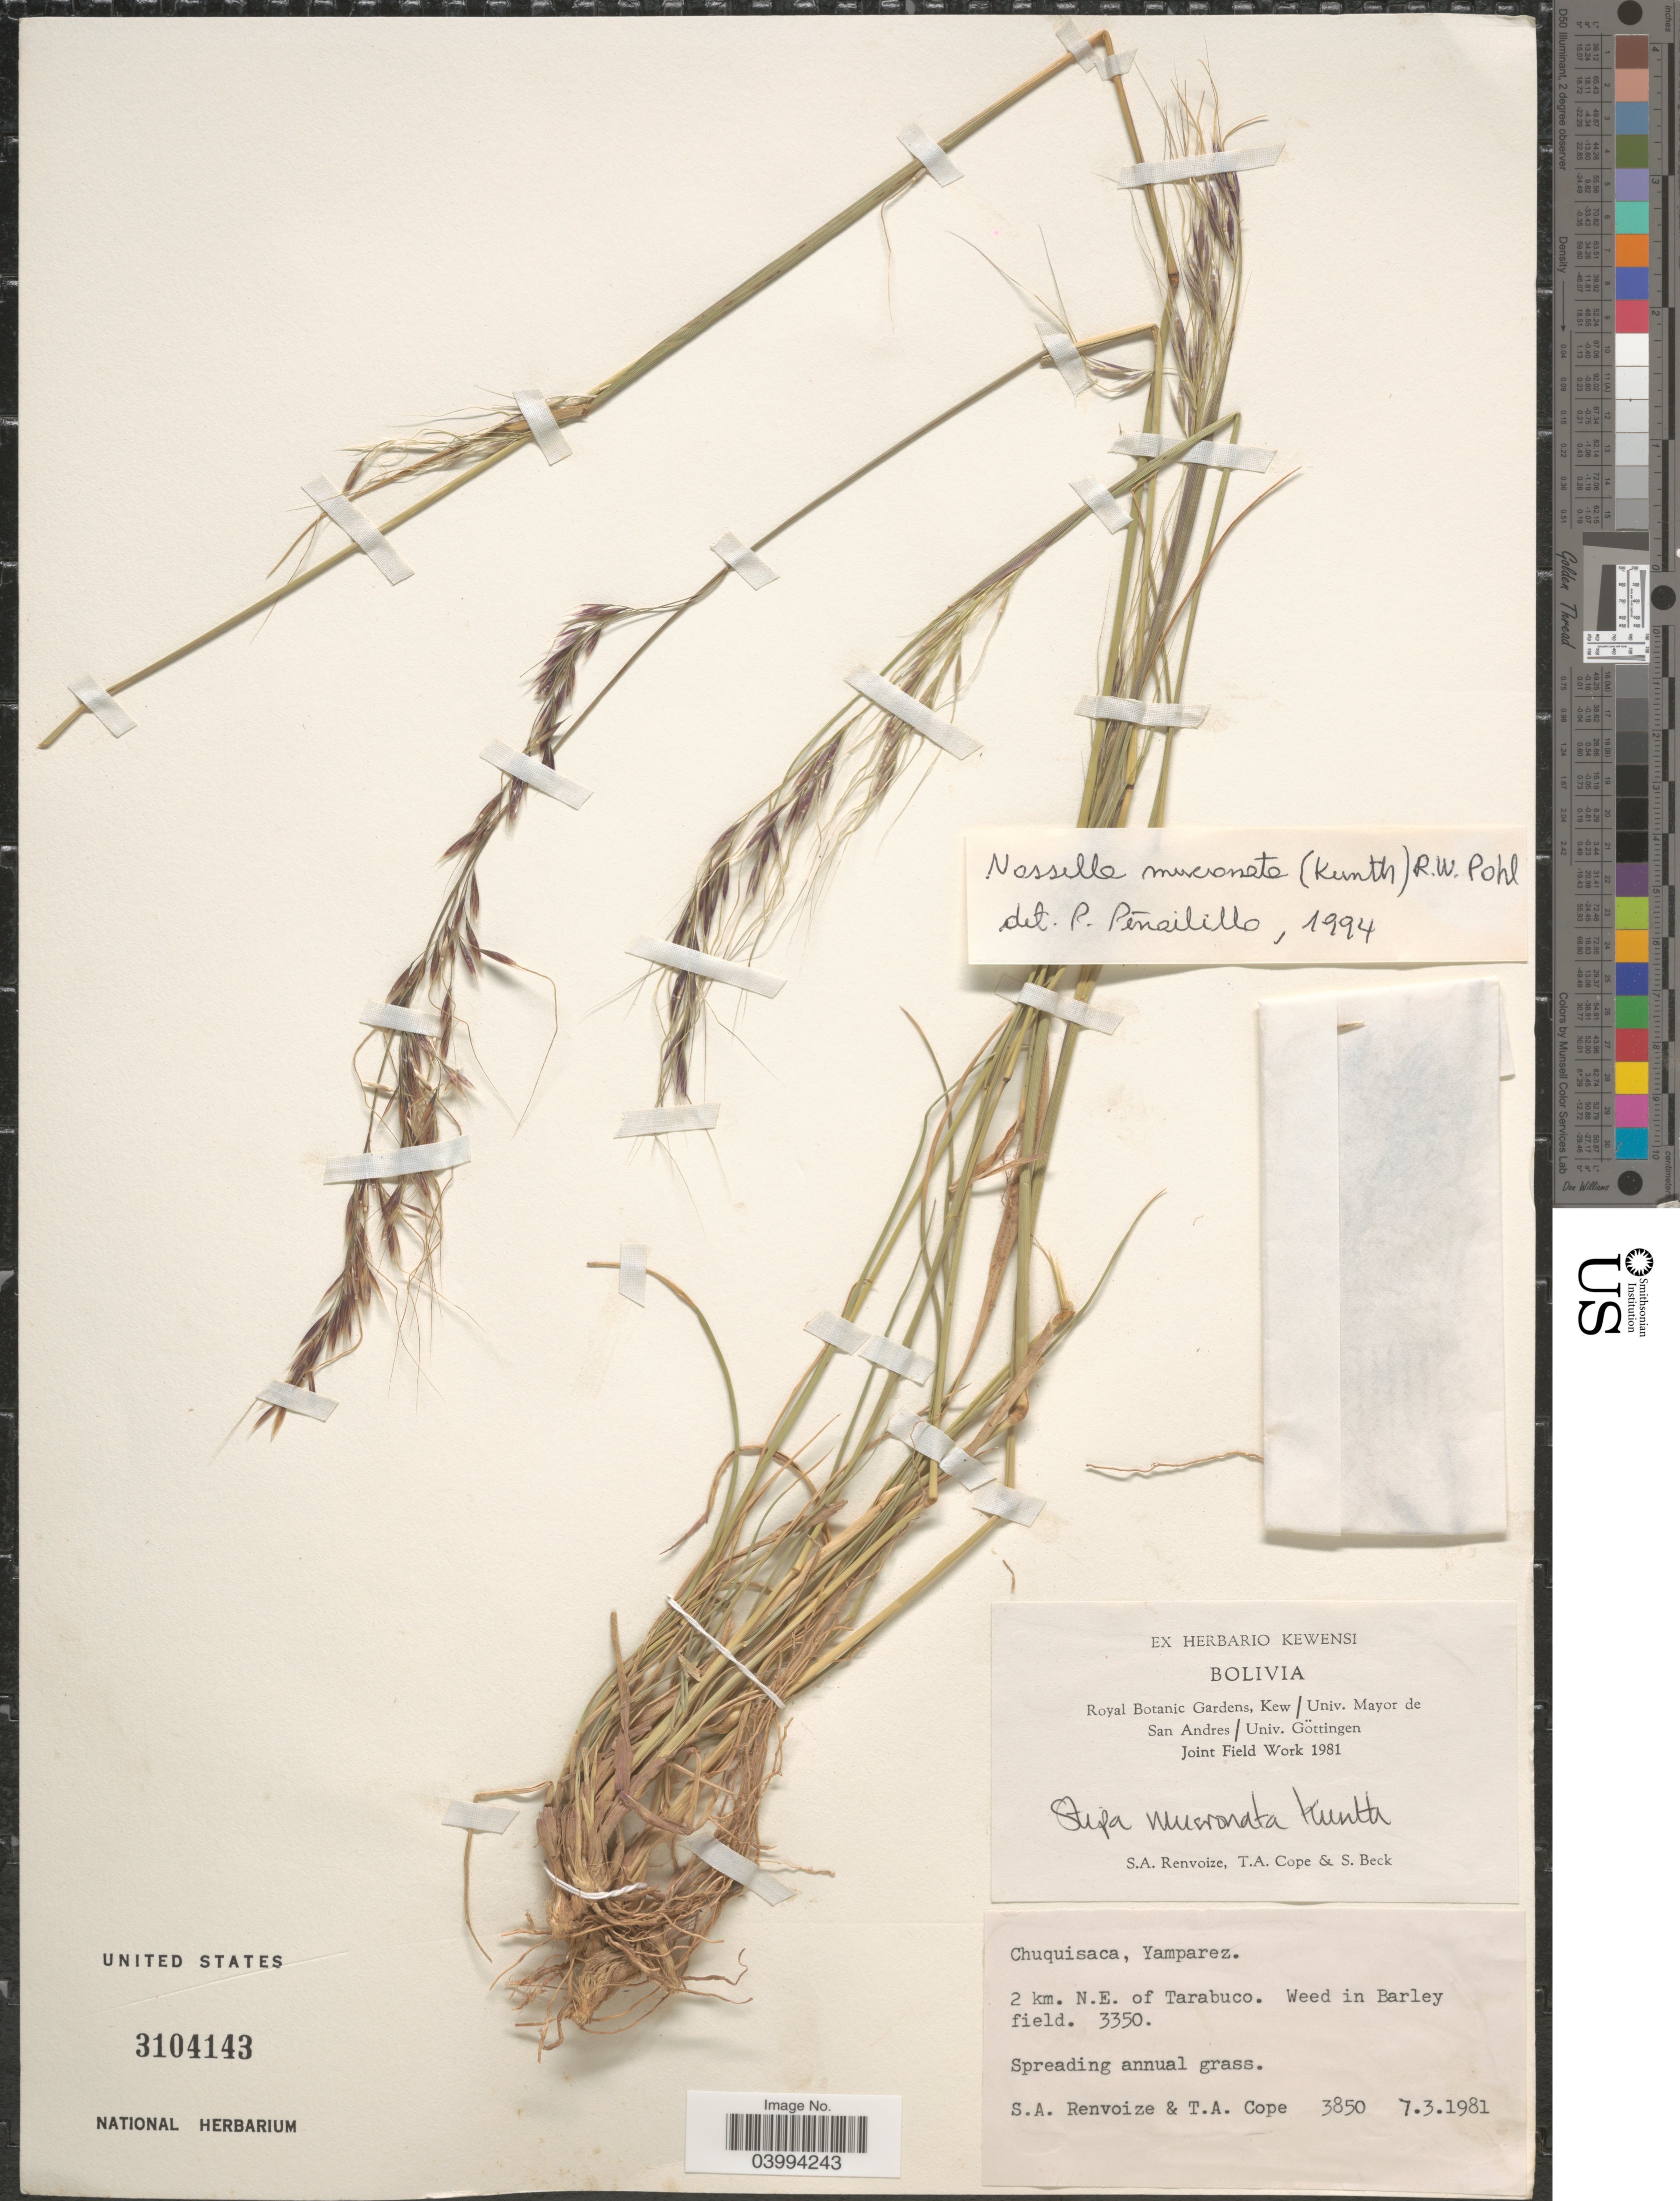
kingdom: Plantae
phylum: Tracheophyta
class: Liliopsida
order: Poales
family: Poaceae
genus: Nassella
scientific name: Nassella mucronata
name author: (Kunth) R.W. Pohl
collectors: S. A. Renvoize, T. A. Cope & S. G. Beck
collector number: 3850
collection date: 1981-03-07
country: Bolivia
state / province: Chuquisaca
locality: Chuquisaca, Yamparez. 2 km. N.E. of Tarabuco. Weed in Barley field.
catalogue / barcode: US 3104143